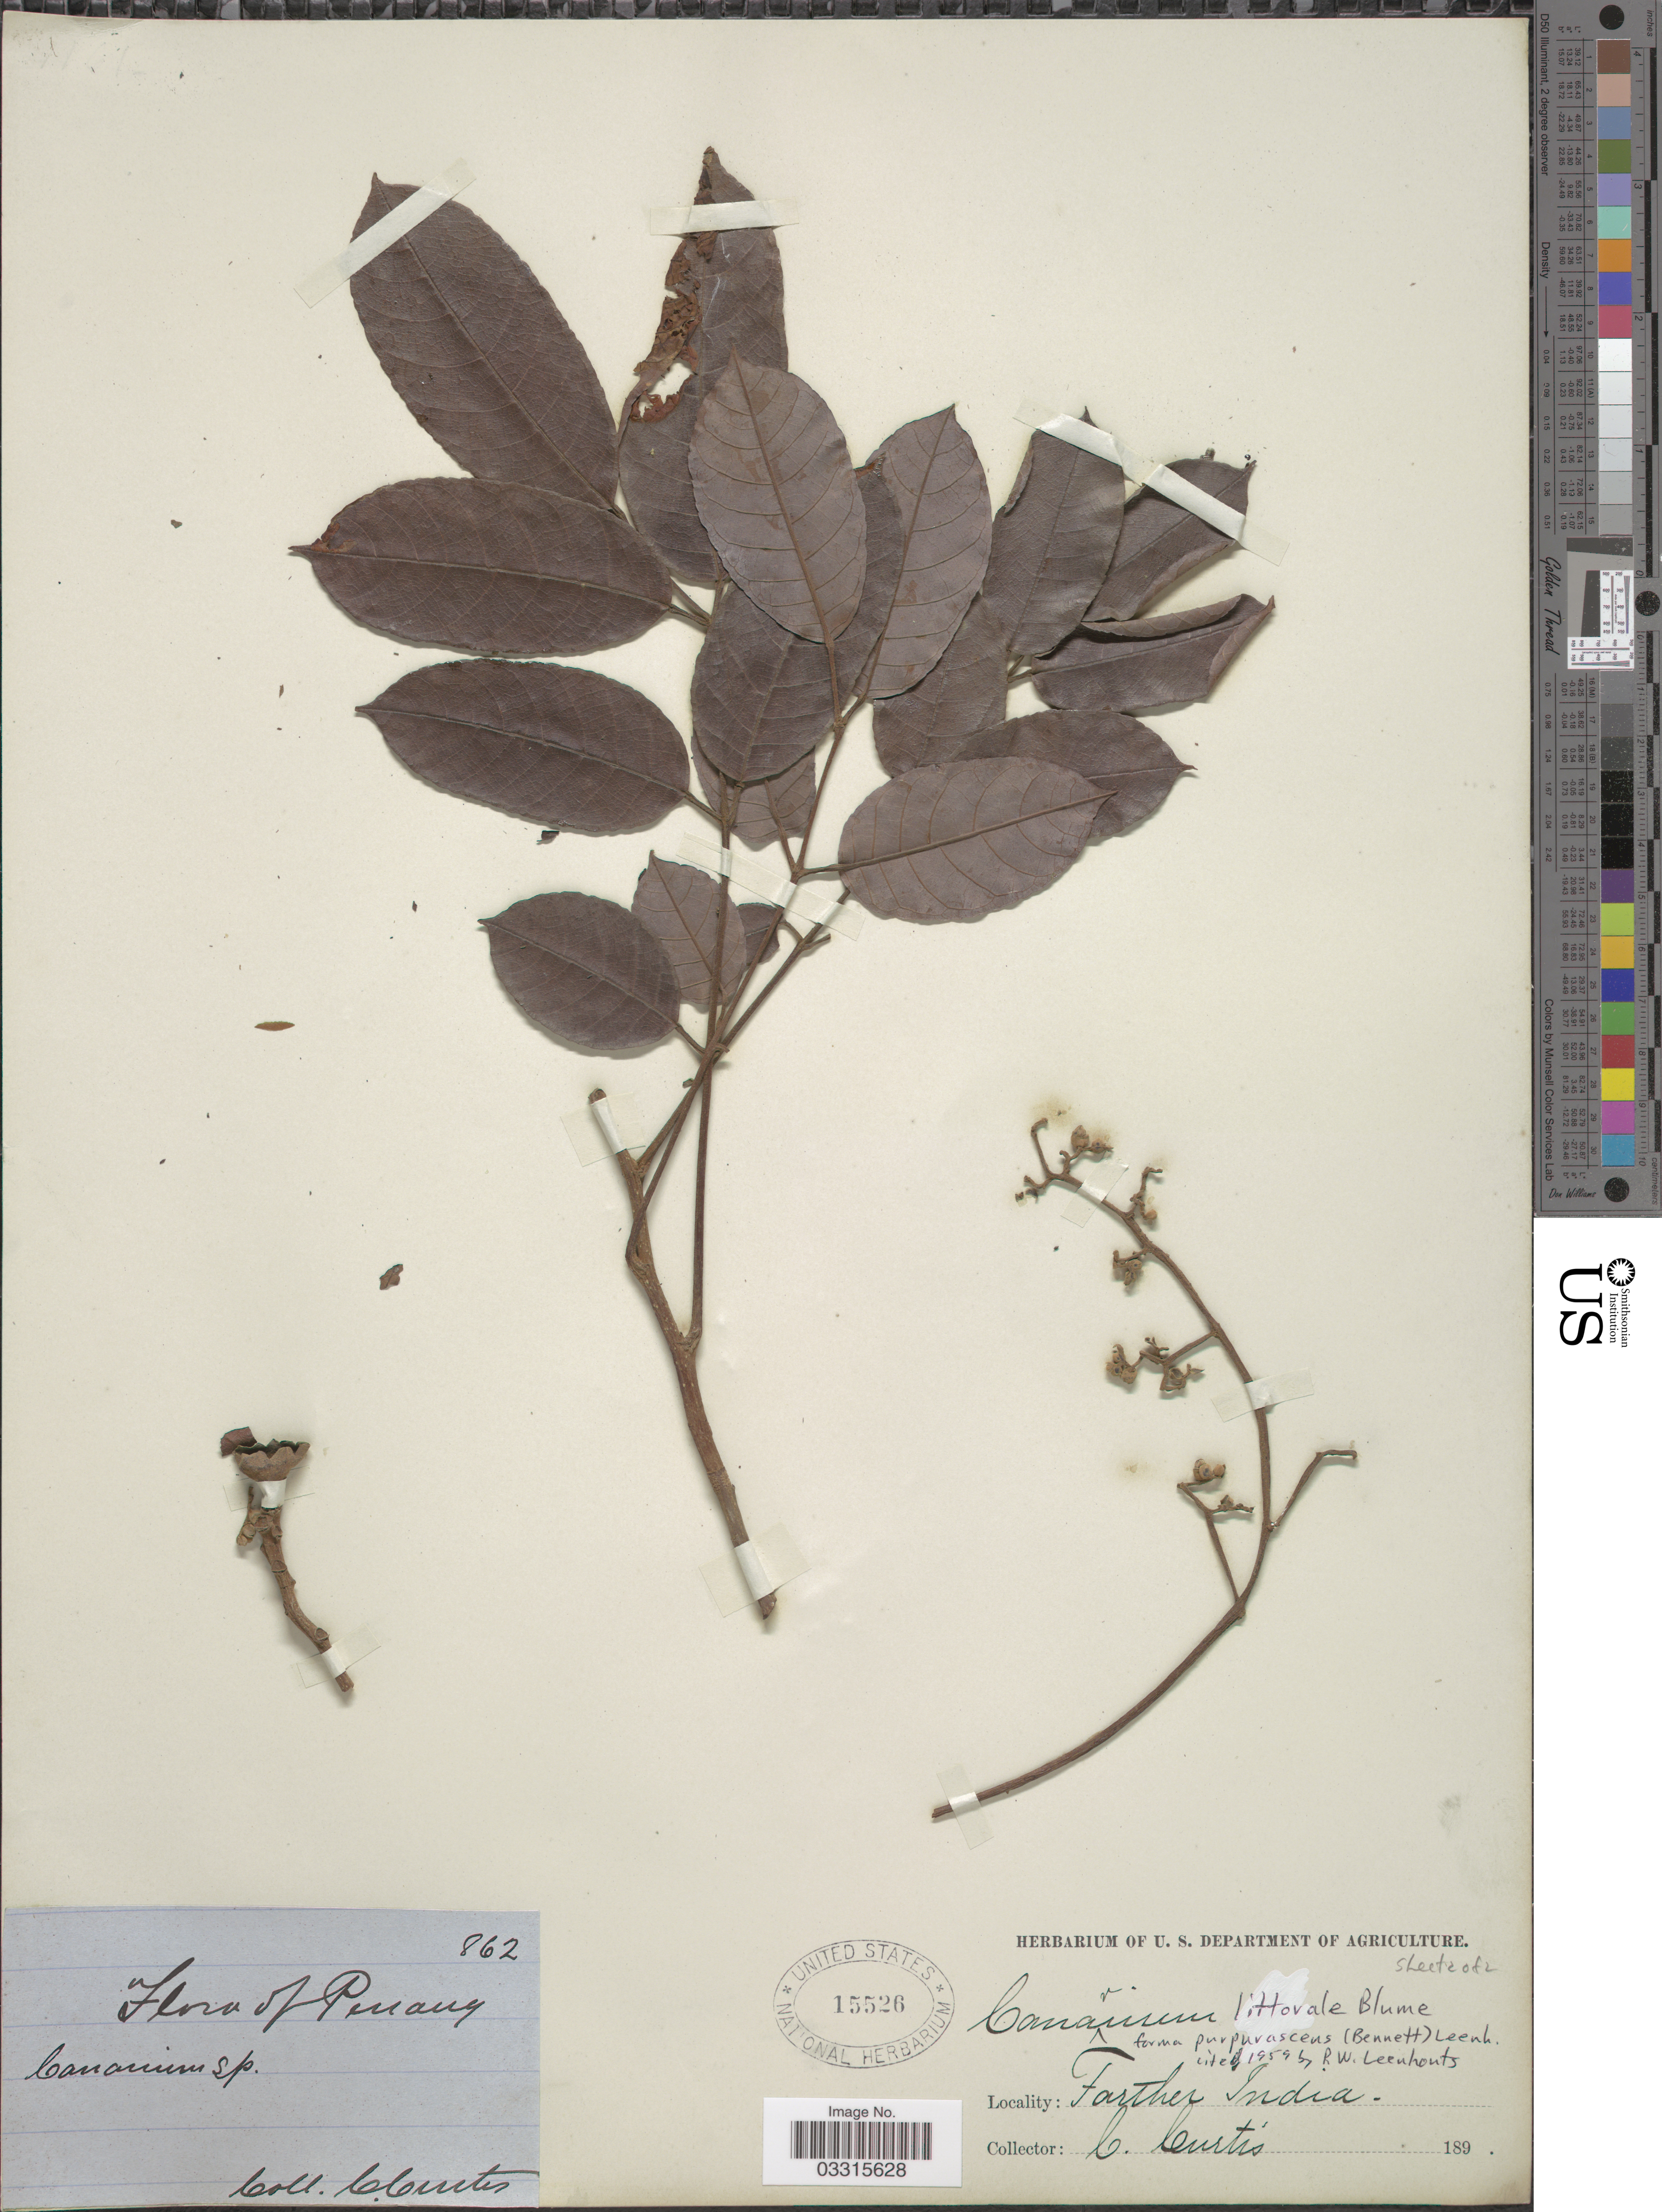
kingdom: Plantae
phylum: Tracheophyta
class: Magnoliopsida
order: Sapindales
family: Burseraceae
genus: Canarium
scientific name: Canarium littorale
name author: Blume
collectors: C. Curtis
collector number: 862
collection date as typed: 189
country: Malaysia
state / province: Pinang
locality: Penang. Farther India.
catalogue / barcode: US 15526